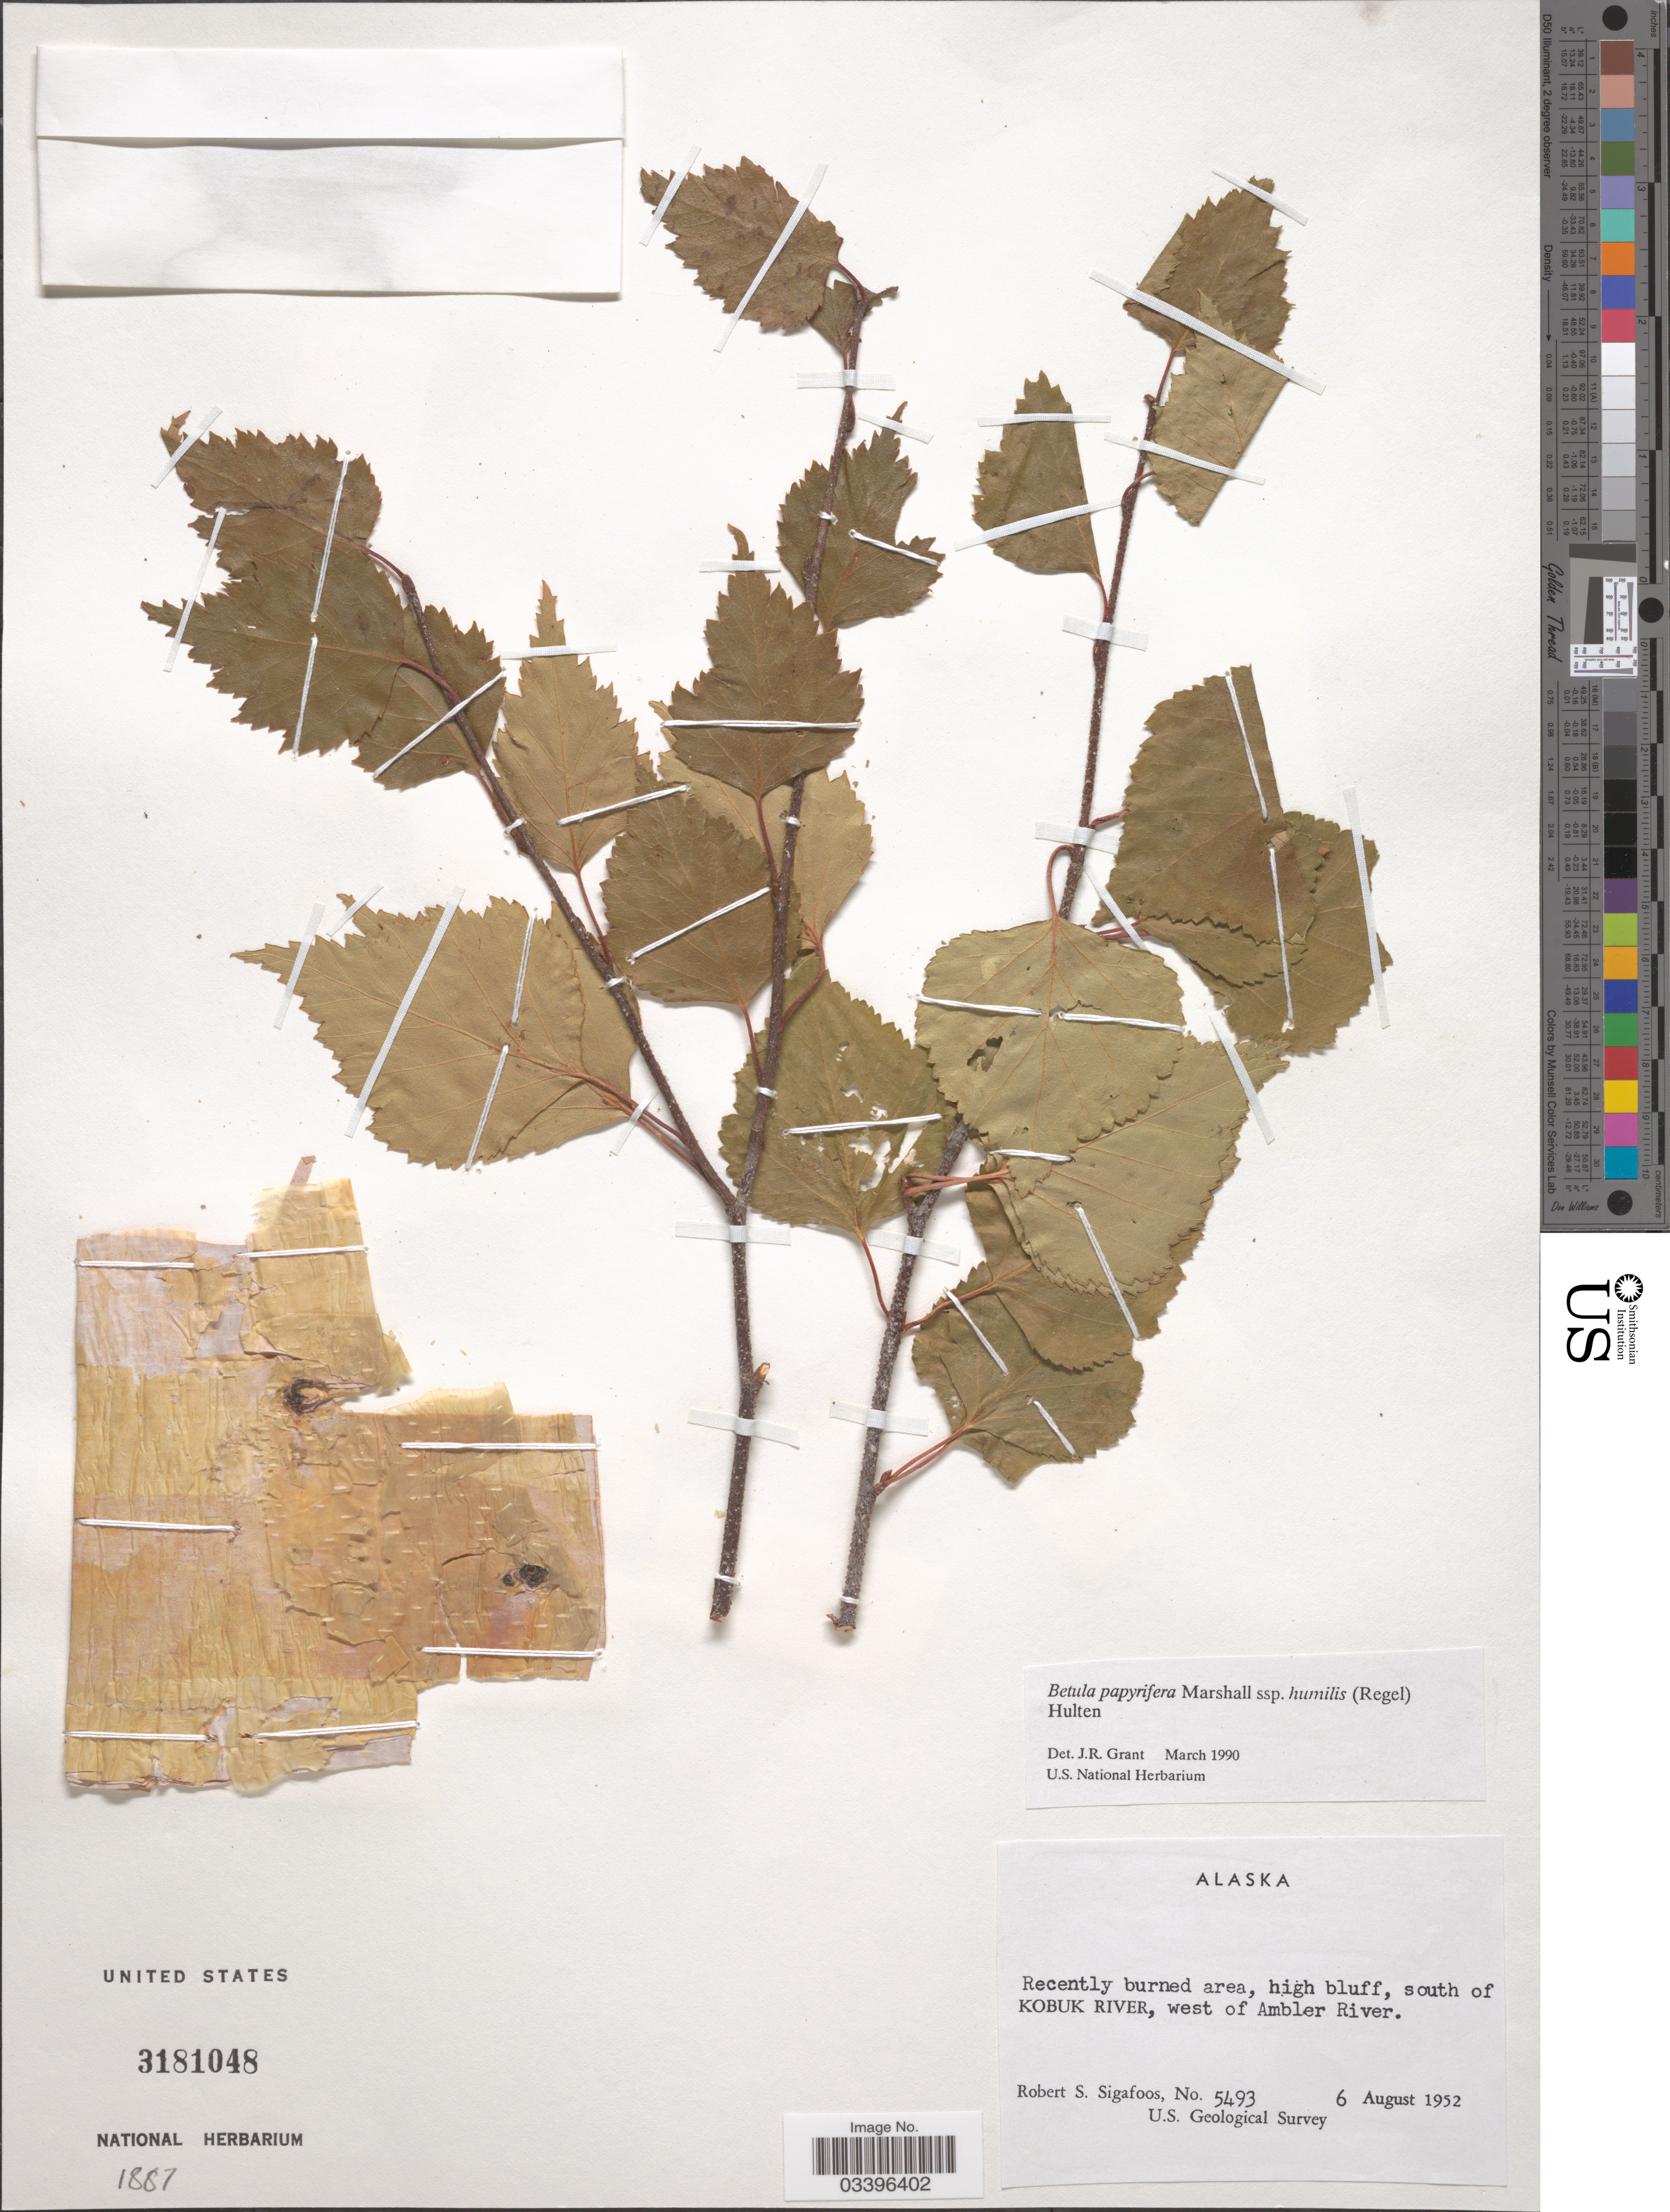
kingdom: Plantae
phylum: Tracheophyta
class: Magnoliopsida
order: Fagales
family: Betulaceae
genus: Betula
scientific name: Betula papyrifera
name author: Marshall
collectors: R. Sigafoos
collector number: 5493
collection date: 1952-08-06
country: United States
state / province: Alaska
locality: South of Kobuk River, west of Ambler River.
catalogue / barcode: US 3181048